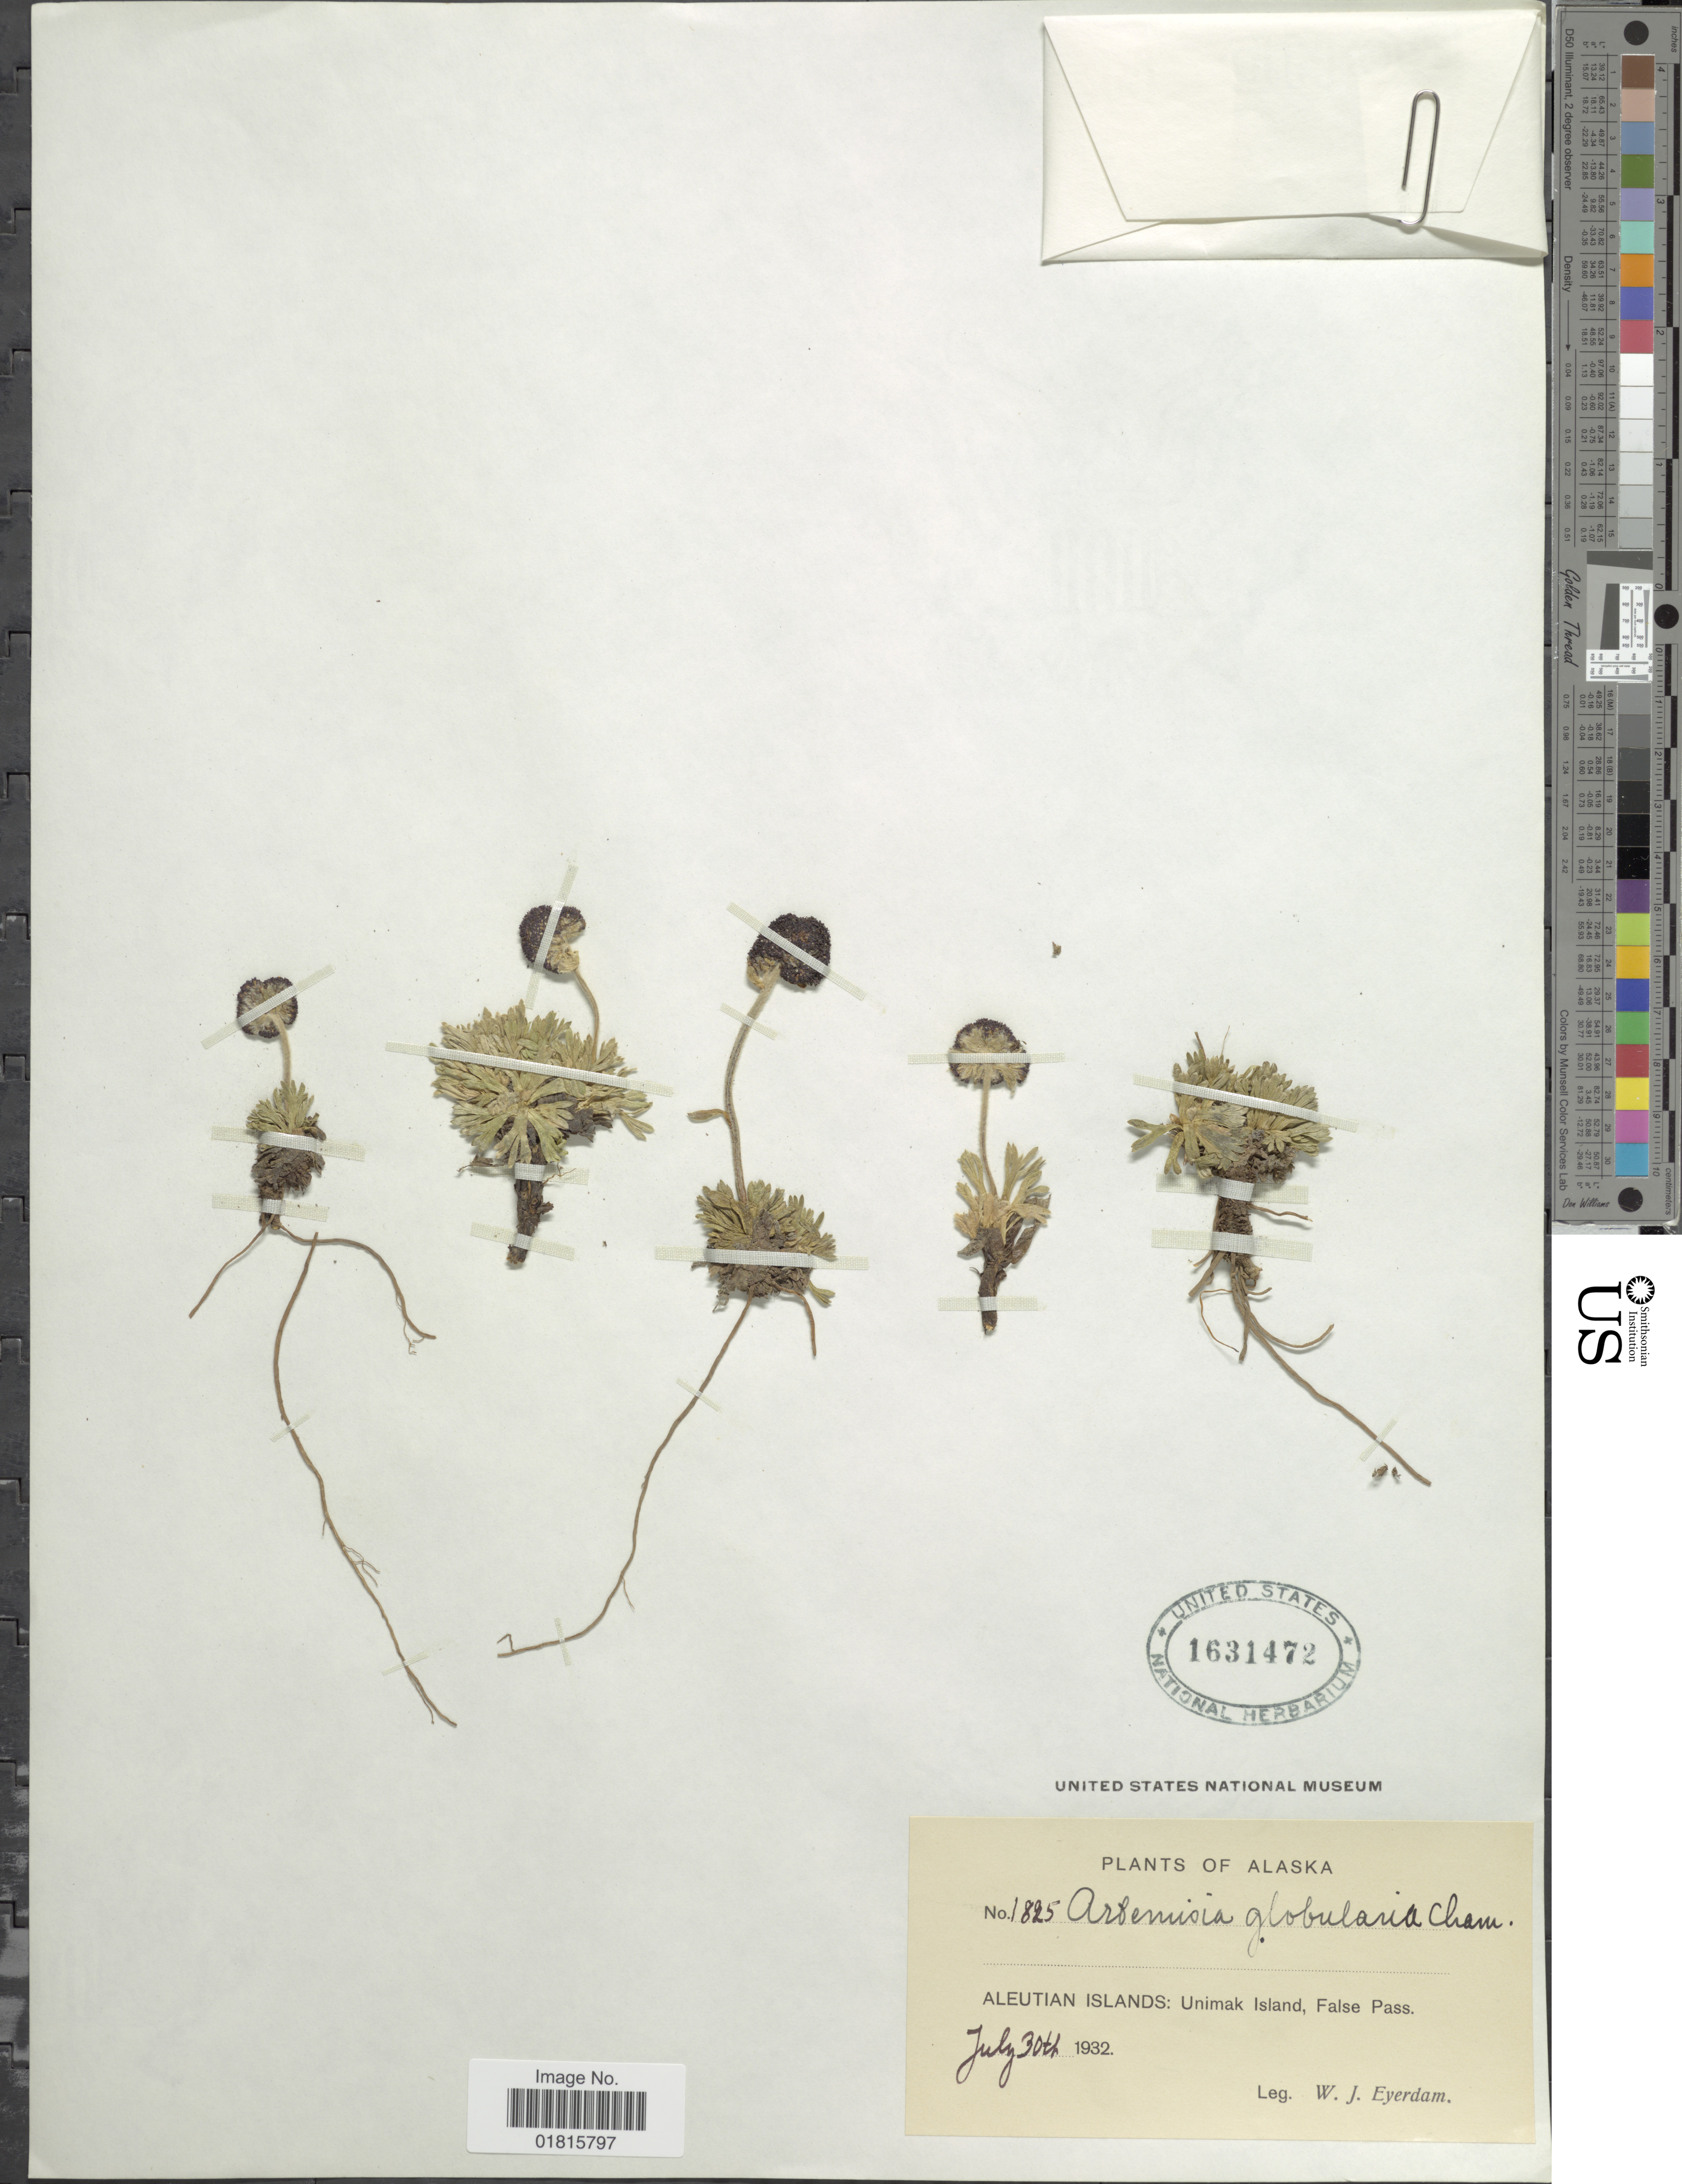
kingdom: Plantae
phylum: Tracheophyta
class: Magnoliopsida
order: Asterales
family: Asteraceae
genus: Artemisia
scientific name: Artemisia globularia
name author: Cham. ex Besser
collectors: W. J. Eyerdam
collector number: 1825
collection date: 1932-07-30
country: United States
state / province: Alaska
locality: Aleutian Islands: Unimak Island, False Pass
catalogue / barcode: US 1631472